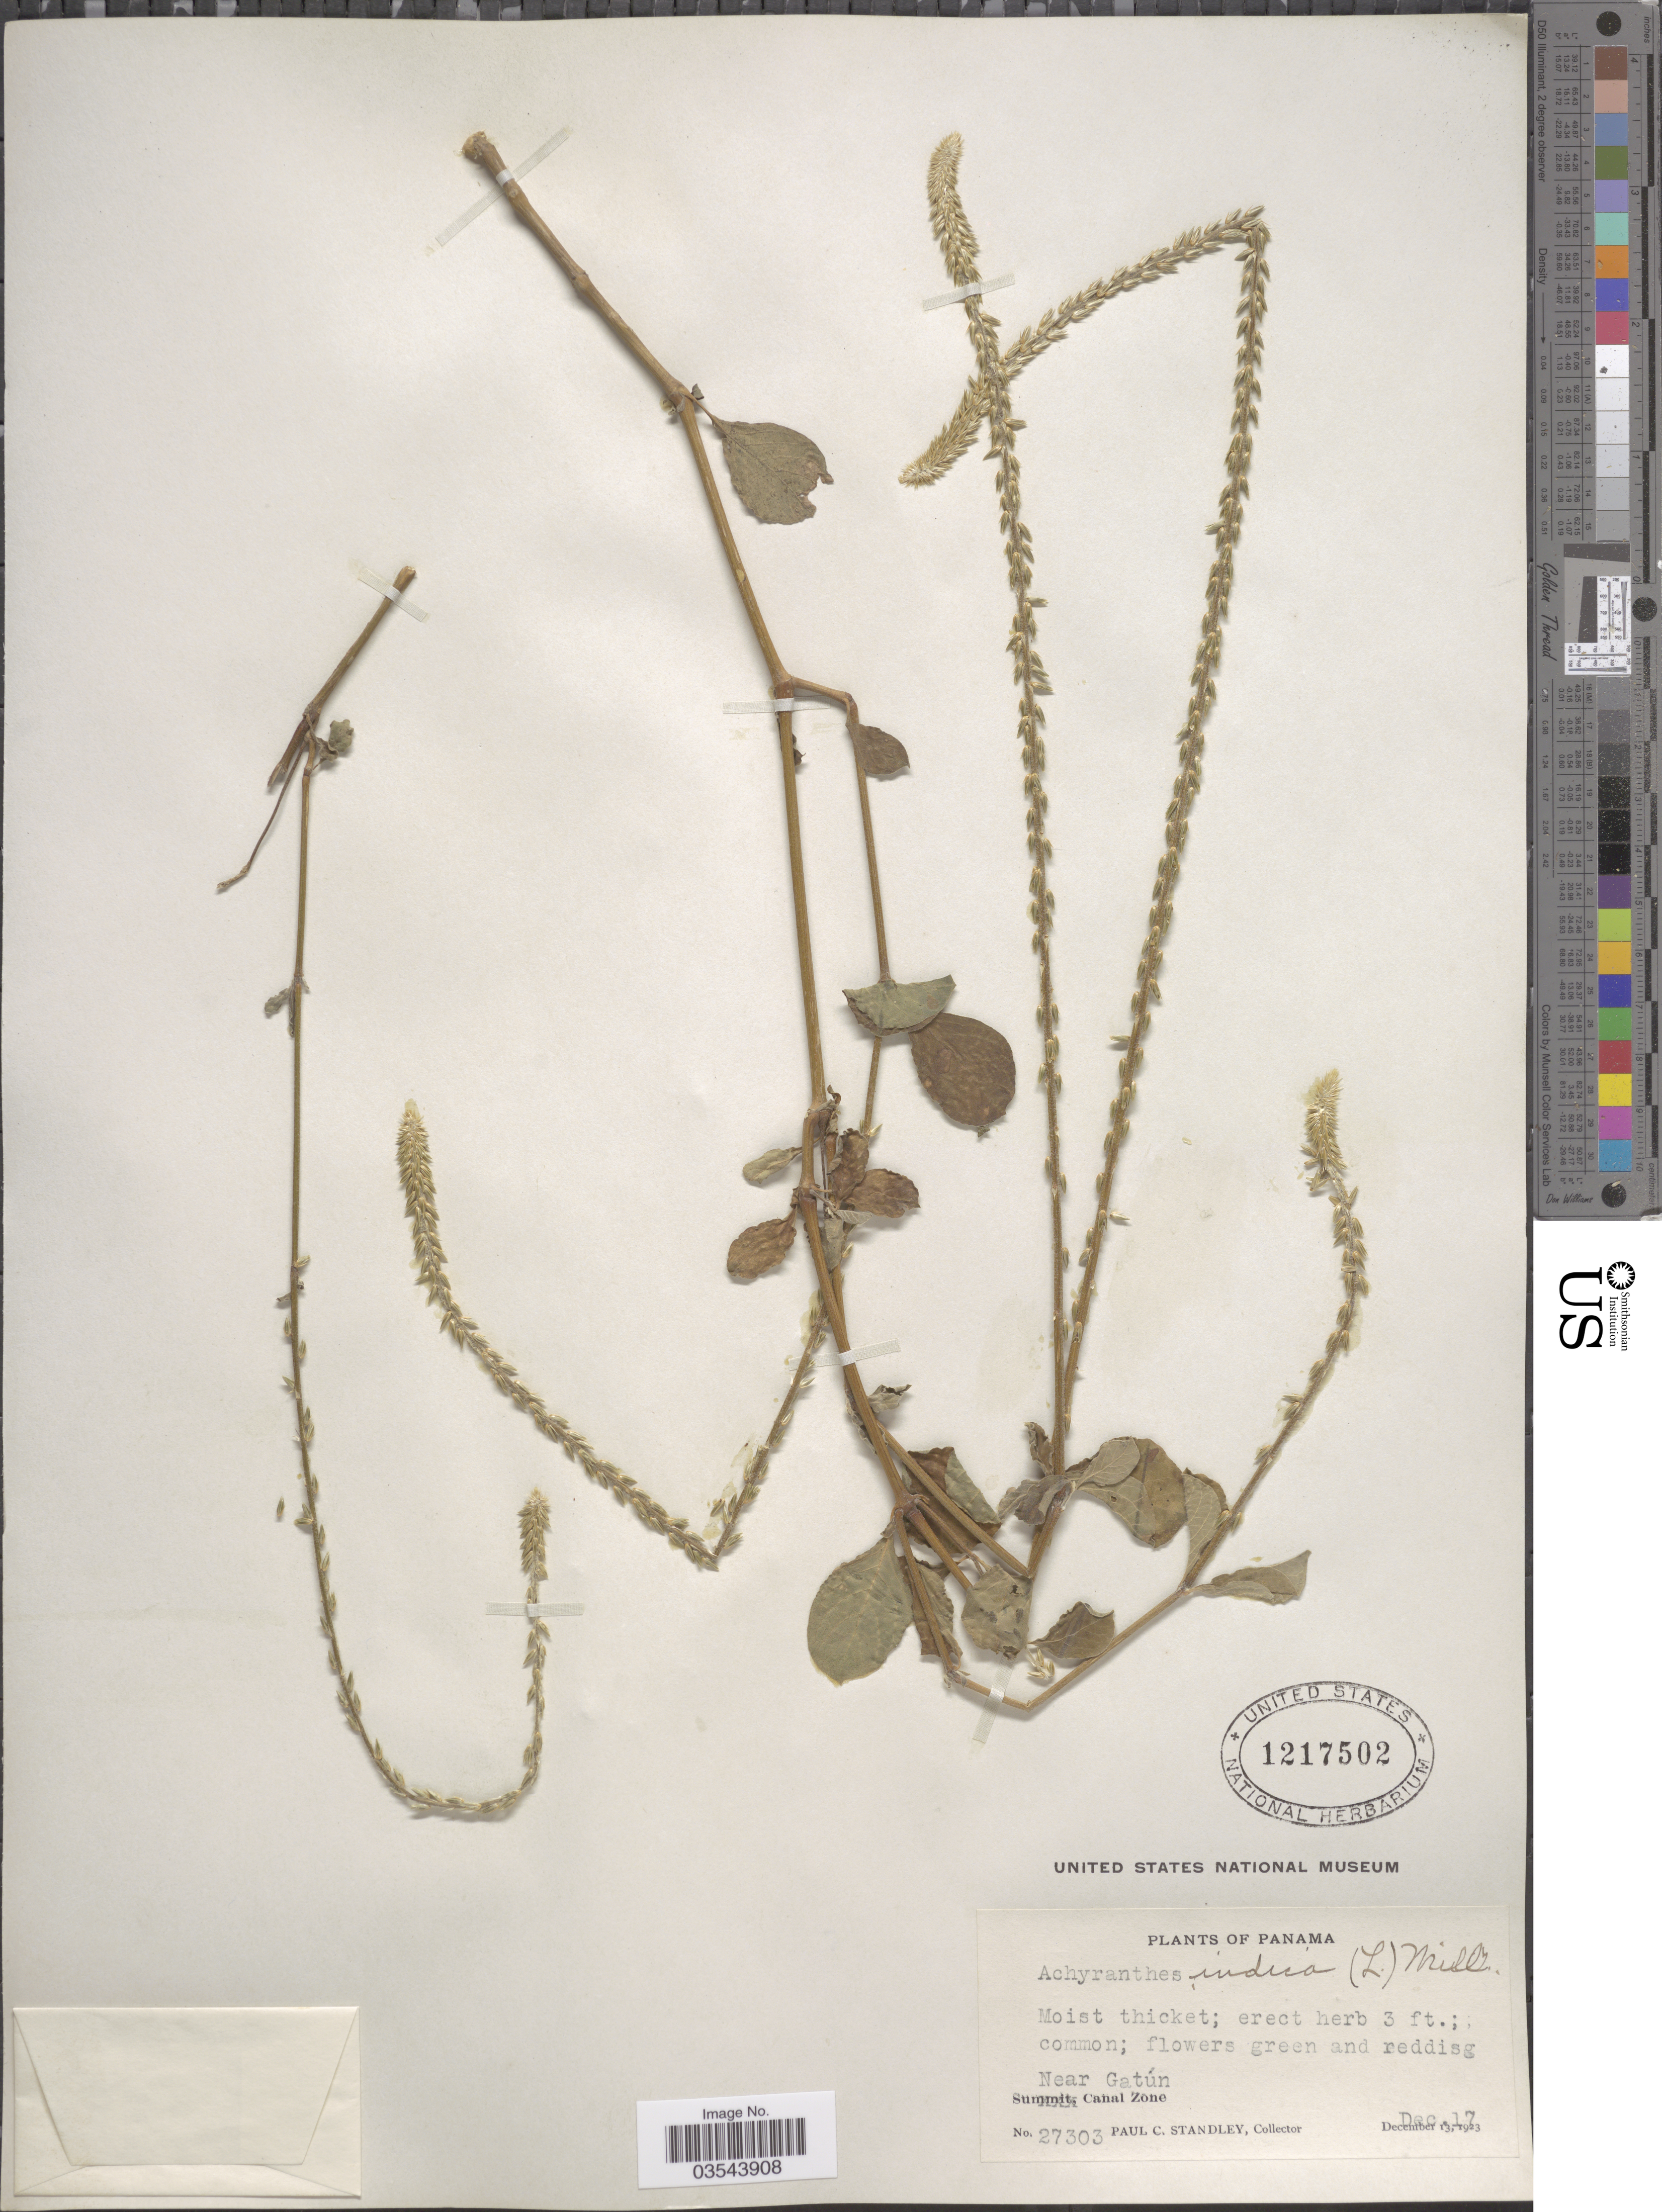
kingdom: Plantae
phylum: Tracheophyta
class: Magnoliopsida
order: Caryophyllales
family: Amaranthaceae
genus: Achyranthes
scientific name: Achyranthes indica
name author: (L.) Mill.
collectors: P. C. Standley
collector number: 27303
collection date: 1923-12-17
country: Panama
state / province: Colón / Panamá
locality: Near Gatún, Canal Zone.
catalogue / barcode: US 1217502